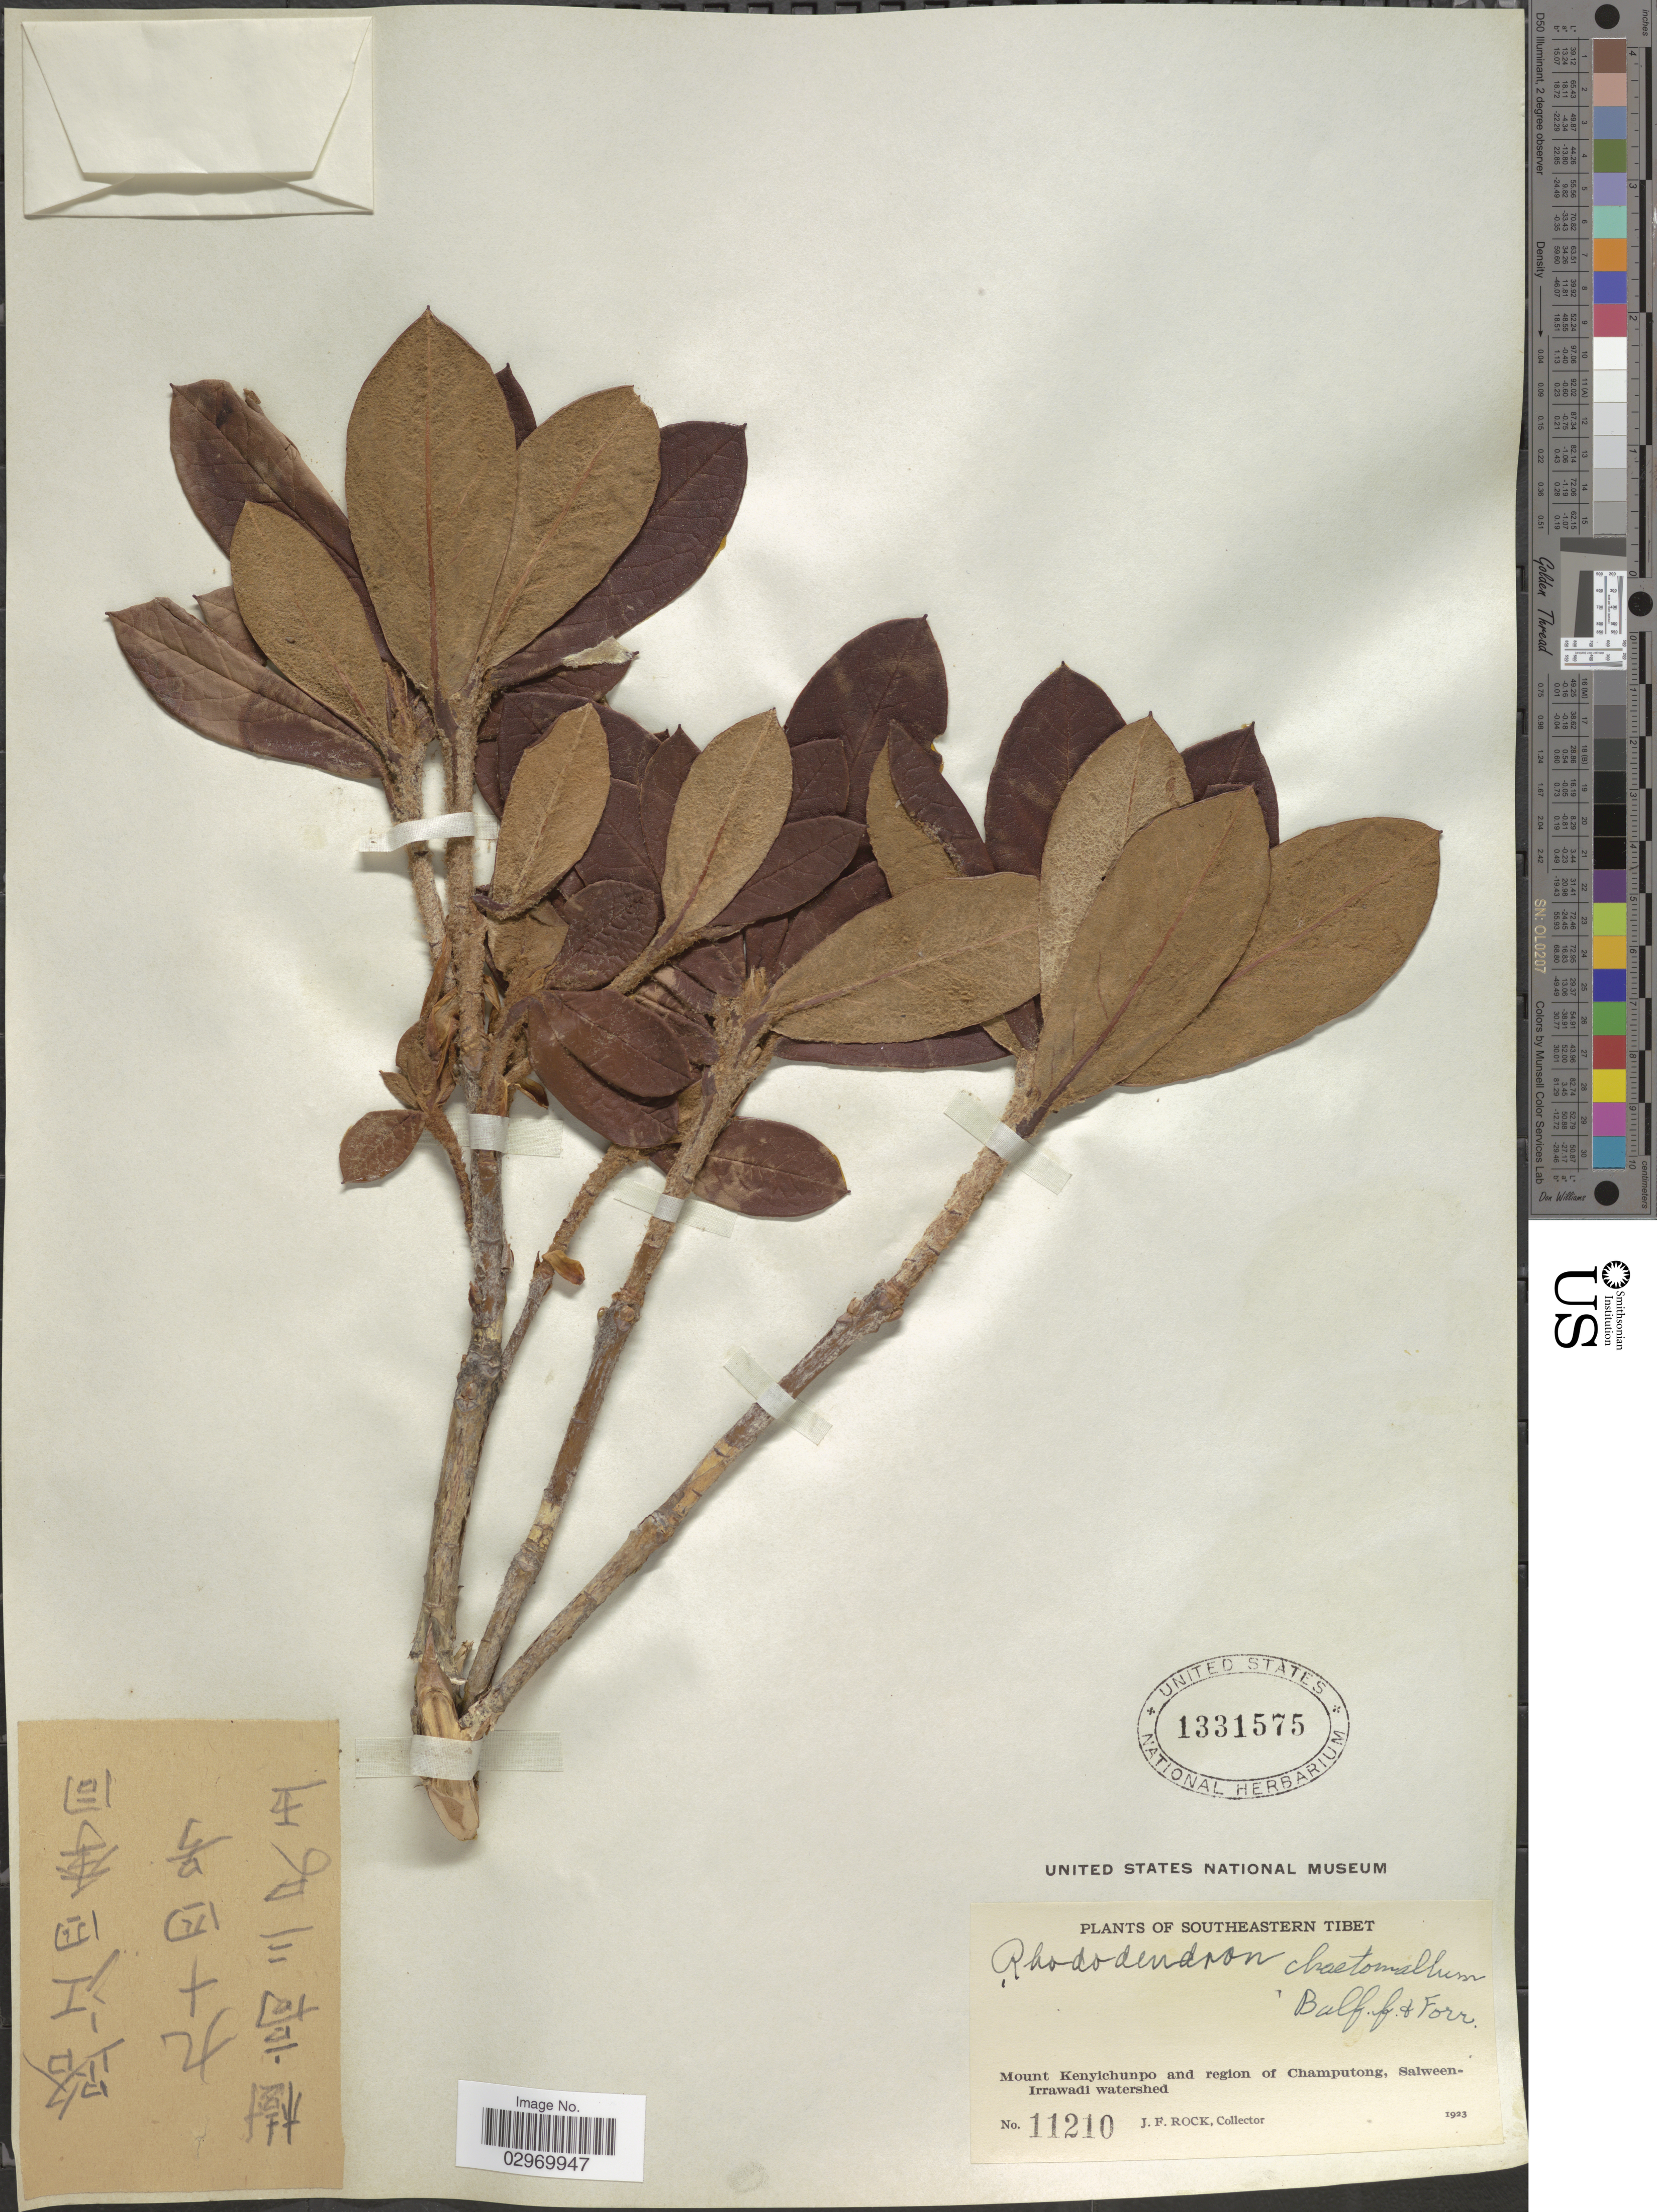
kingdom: Plantae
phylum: Tracheophyta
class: Magnoliopsida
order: Ericales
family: Ericaceae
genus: Rhododendron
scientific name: Rhododendron chaetomallum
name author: Balf. f. & Forrest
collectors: J. Rock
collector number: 11210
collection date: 1923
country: China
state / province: Xizang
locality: Southeastern Tibet, Mount Kenyichunpo and region of Champutong, Salween-Irrawadi watershed.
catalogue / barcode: US 1331575